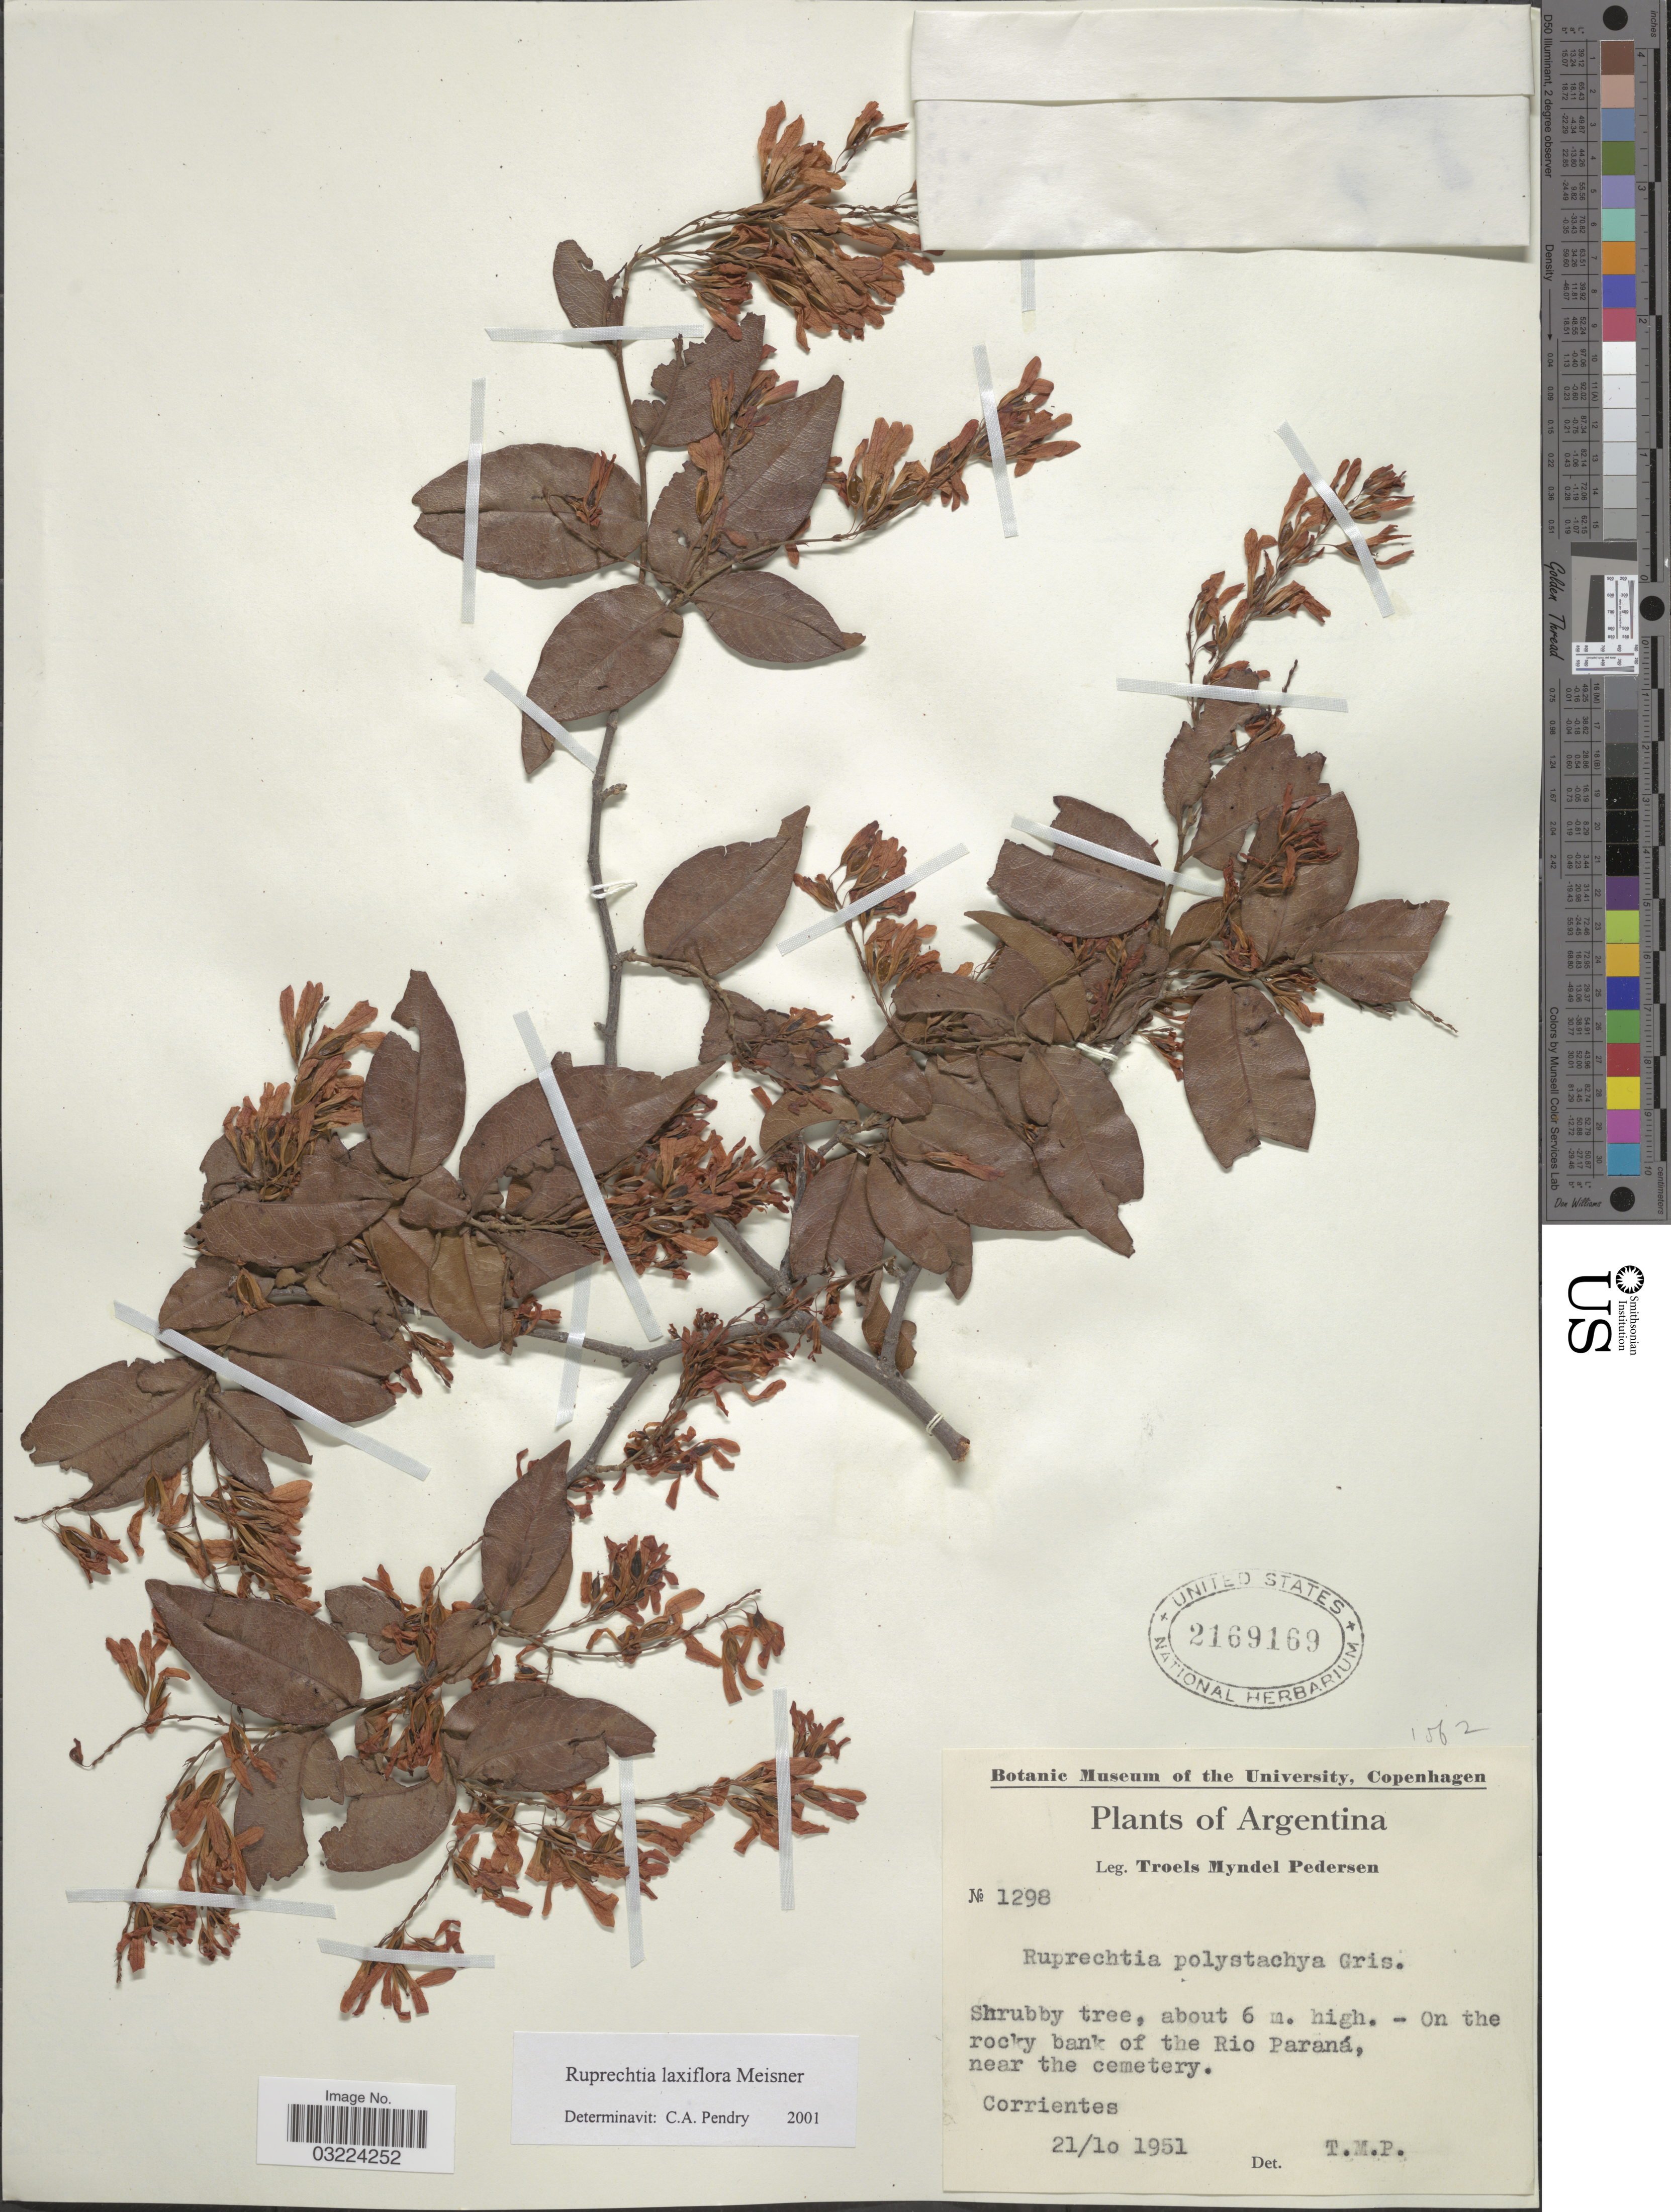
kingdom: Plantae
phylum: Tracheophyta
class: Magnoliopsida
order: Caryophyllales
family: Polygonaceae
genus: Ruprechtia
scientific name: Ruprechtia laxiflora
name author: Meisn.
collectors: T. Pederson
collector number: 1298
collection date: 1951-10-22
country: Argentina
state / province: Corrientes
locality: On the rocky bank of the Rio Paraná, near the cemetery.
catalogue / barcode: US 2169169